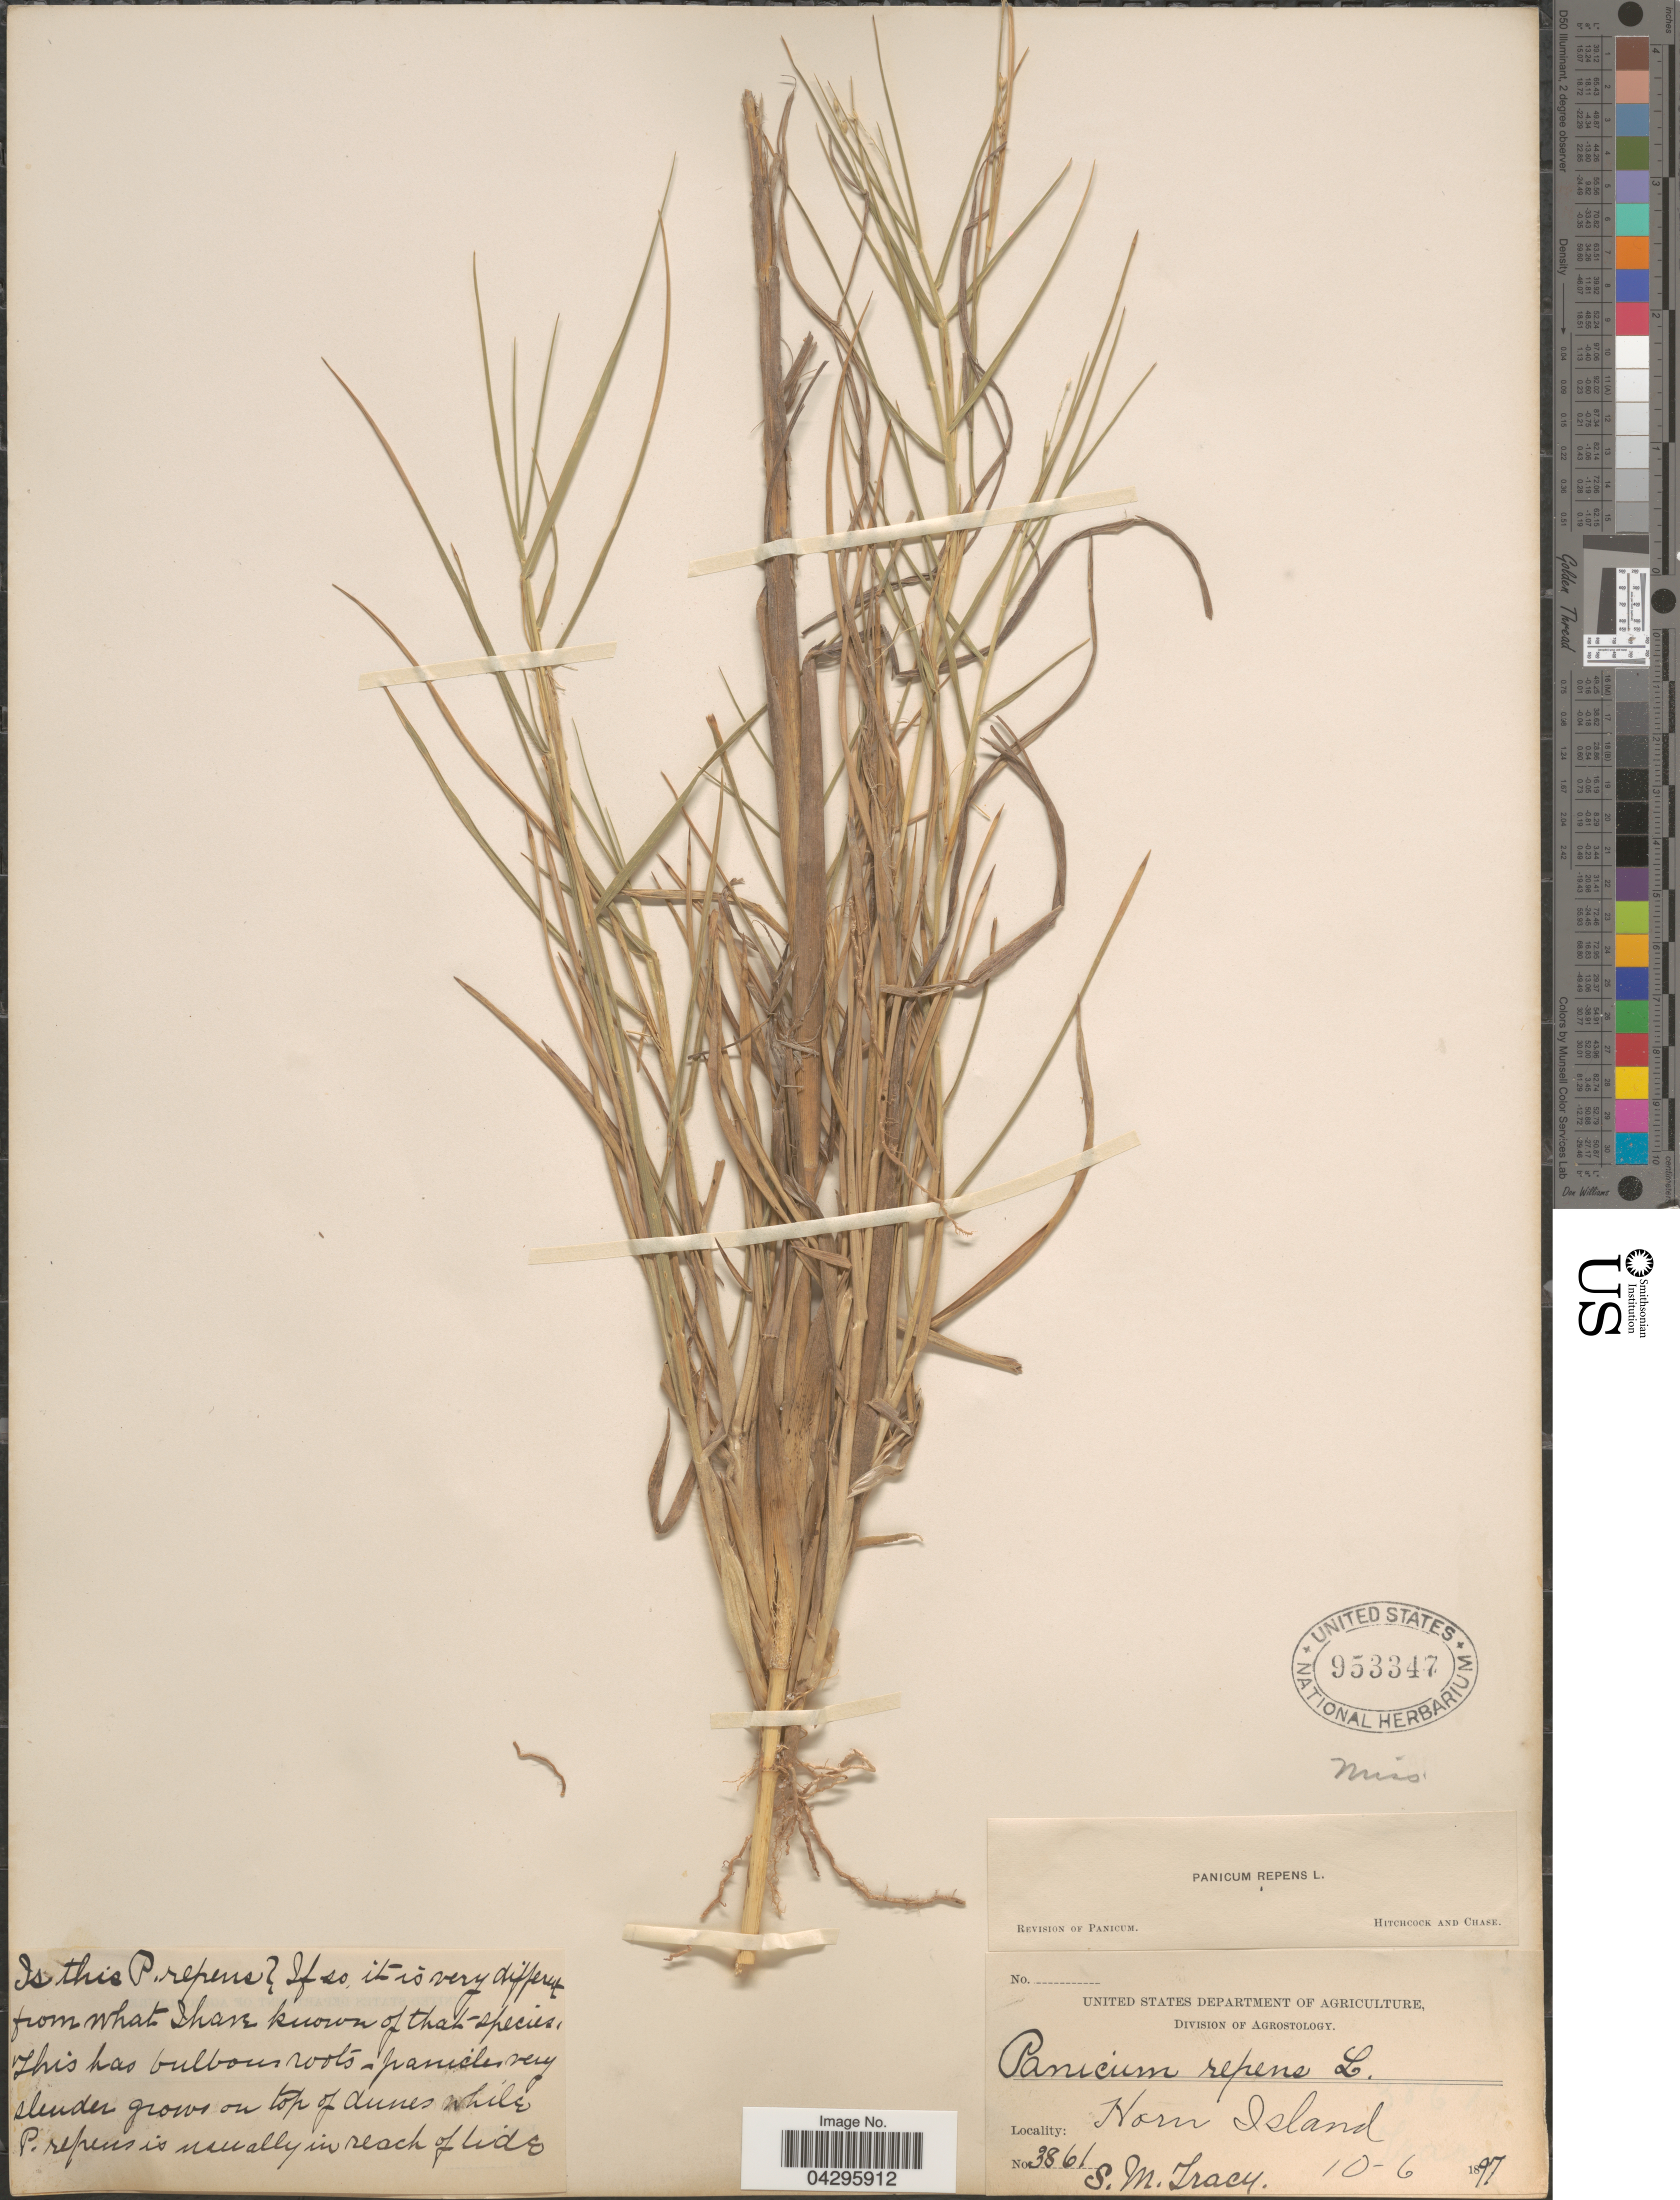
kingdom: Plantae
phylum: Tracheophyta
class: Liliopsida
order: Poales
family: Poaceae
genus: Panicum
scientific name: Panicum repens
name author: L.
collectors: S. M. Tracy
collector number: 3861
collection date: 1897-10-06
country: United States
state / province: Mississippi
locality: Horn Island.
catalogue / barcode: US 953347